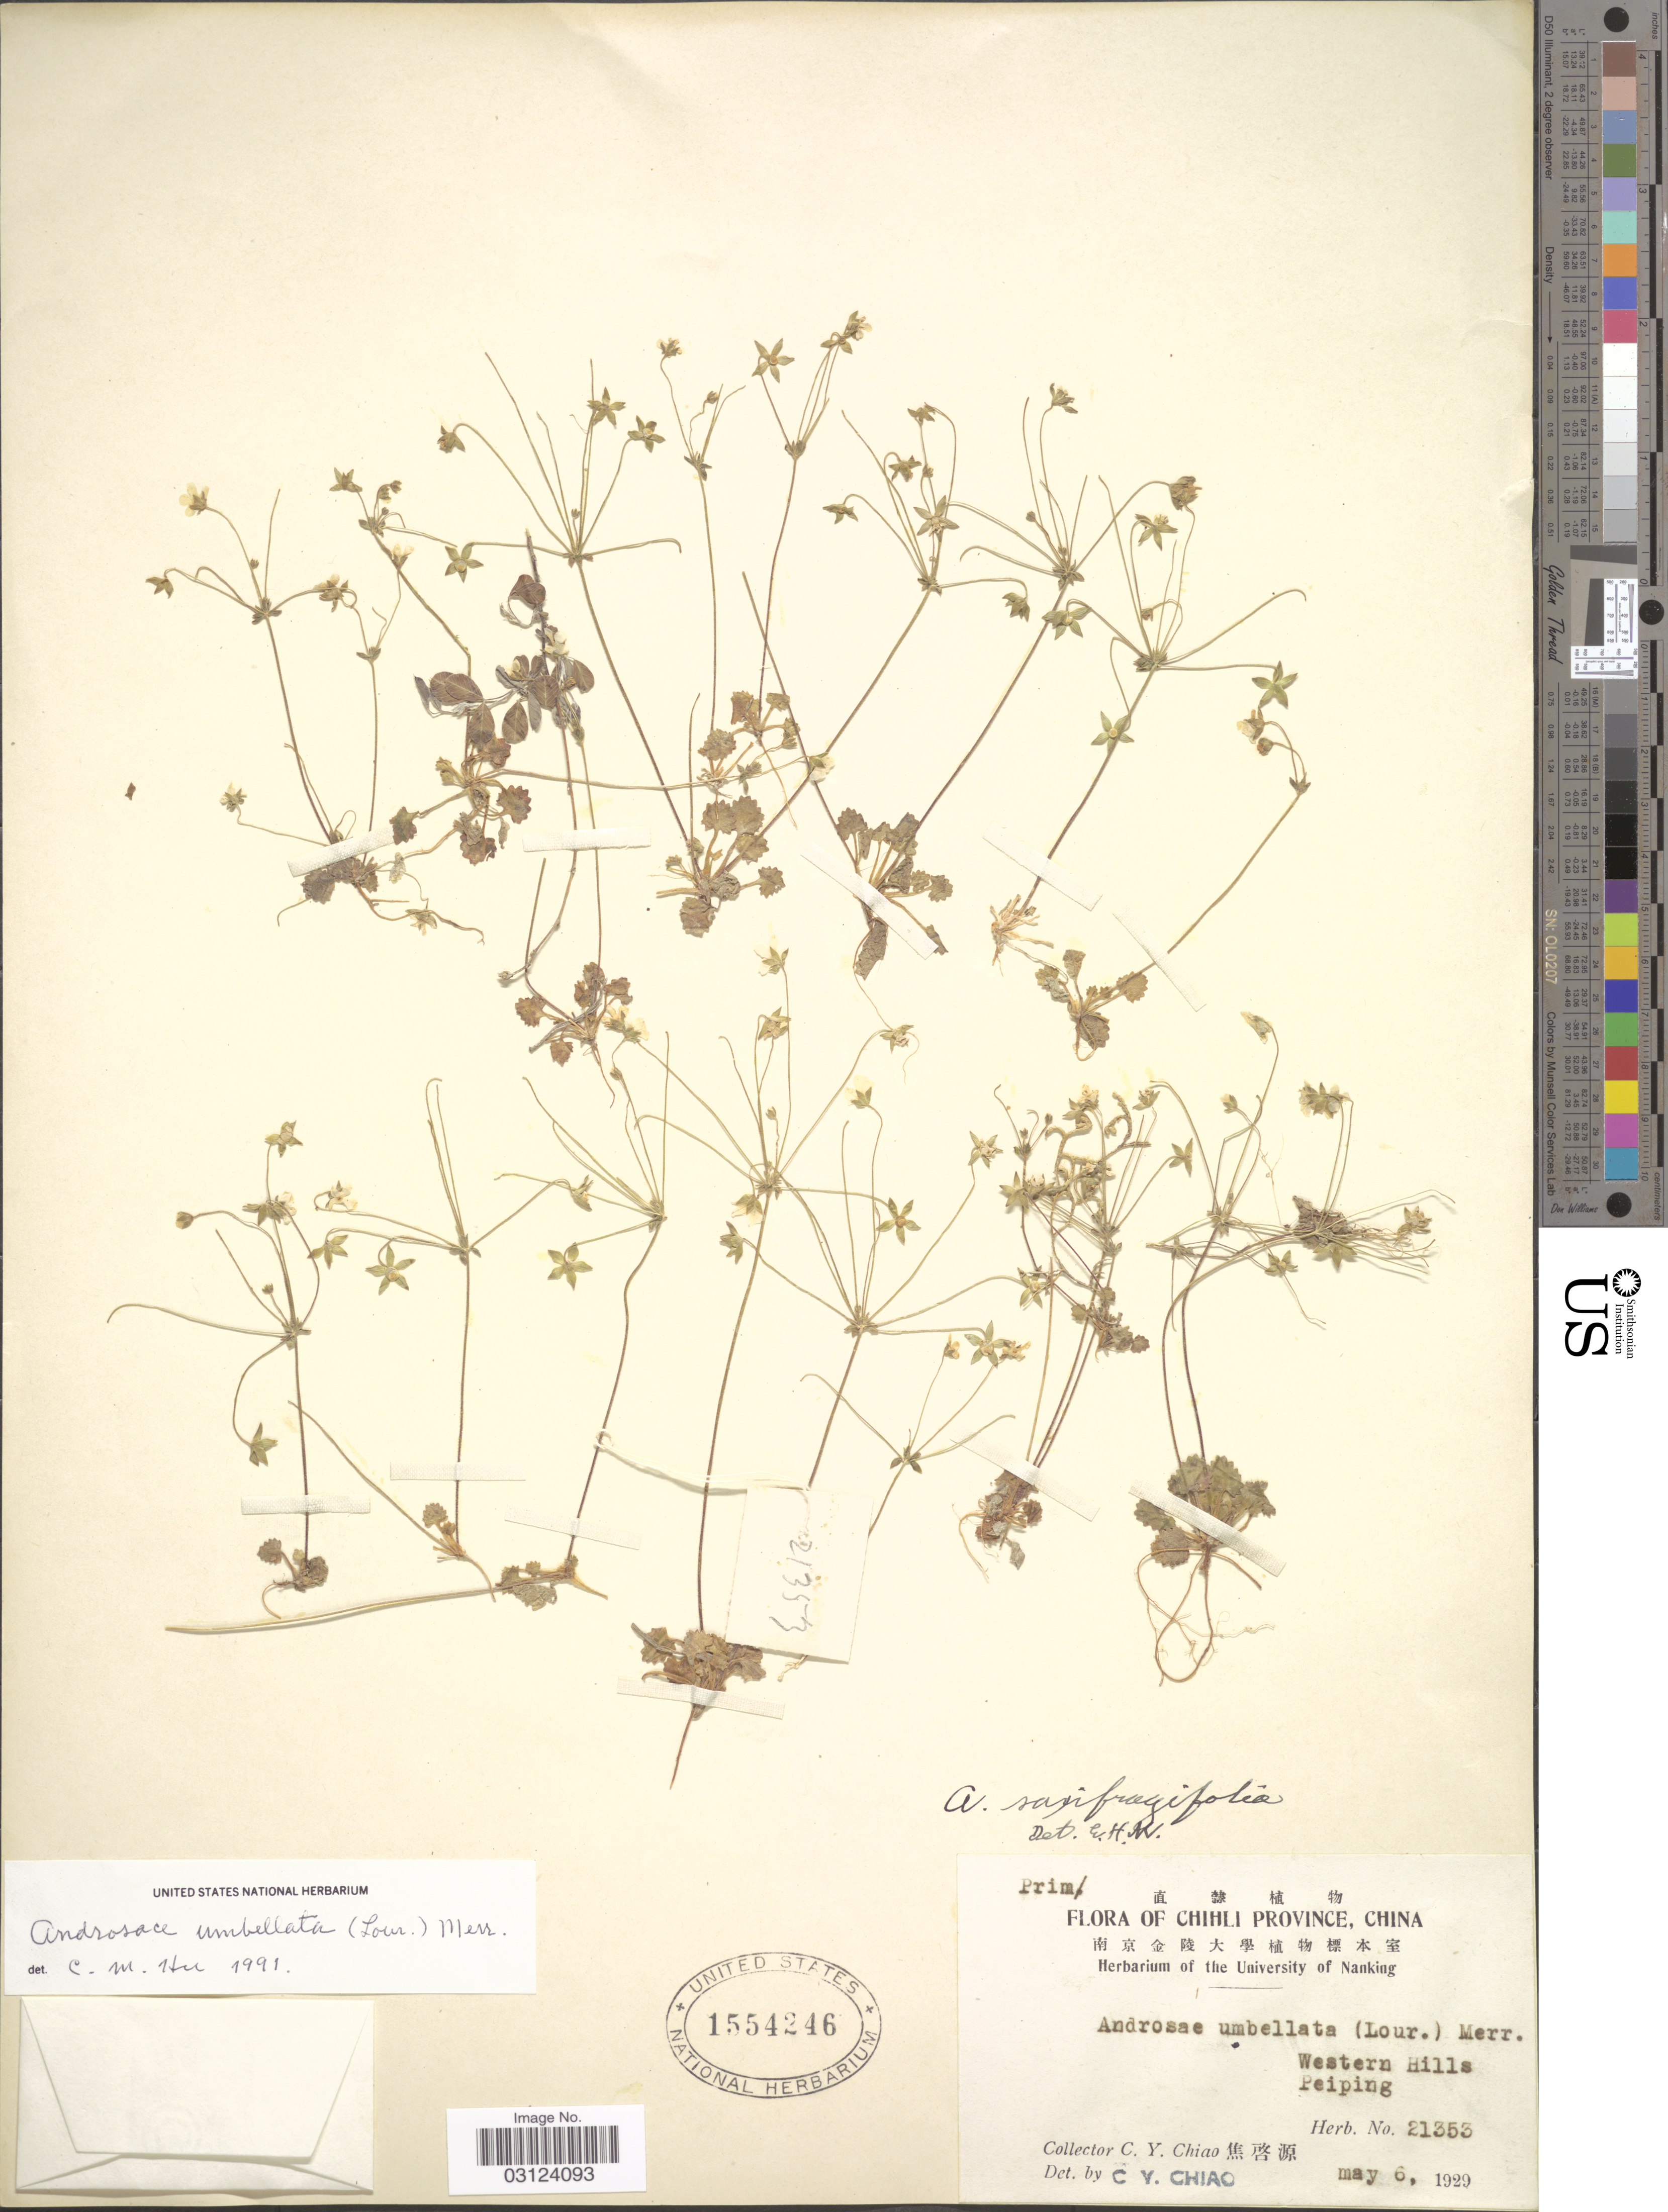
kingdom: Plantae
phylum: Tracheophyta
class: Magnoliopsida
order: Ericales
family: Primulaceae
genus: Androsace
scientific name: Androsace saxifragifolia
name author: Bunge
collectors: C. Y. Chiao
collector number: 21353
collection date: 1929-05-06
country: China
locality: Chihli Province, China, Western Hills, Peiping.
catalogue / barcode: US 1554246